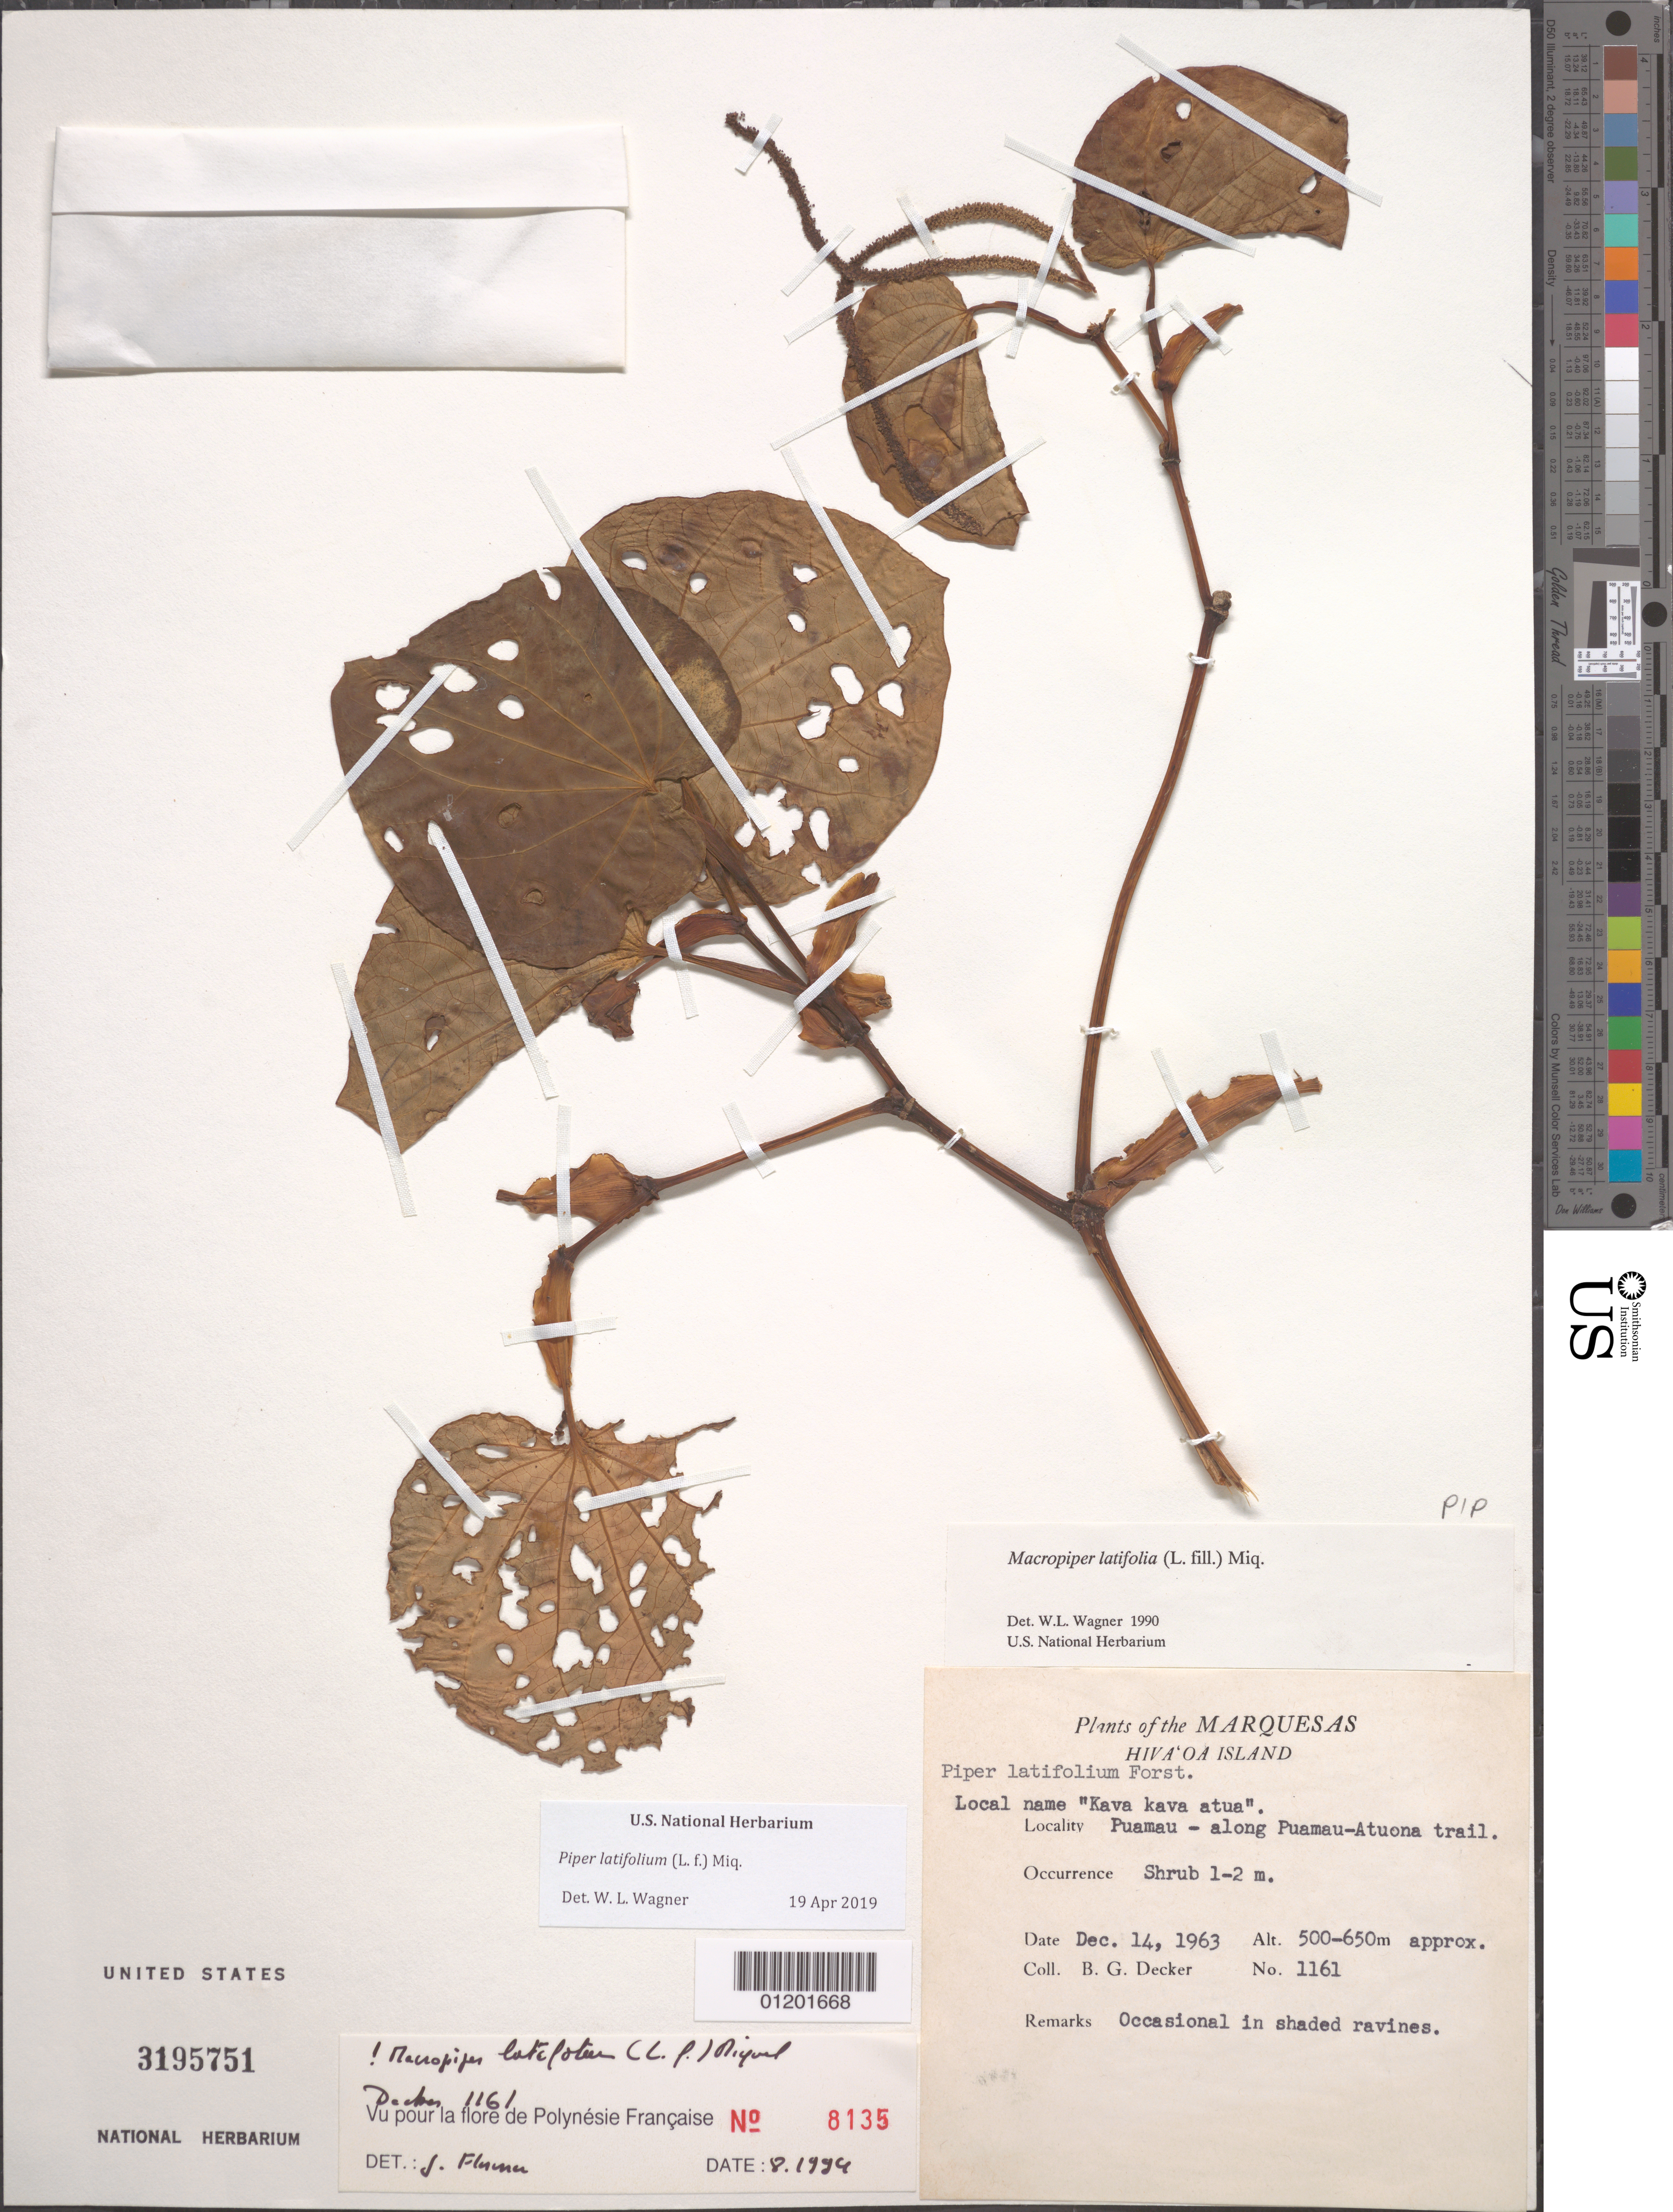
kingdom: Plantae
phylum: Tracheophyta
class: Magnoliopsida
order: Piperales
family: Piperaceae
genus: Piper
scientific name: Piper latifolium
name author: L. f.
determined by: Wagner, W. L., (BOT), Smithsonian Institution - National Museum of Natural History (UNITED STATES)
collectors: B. G. Decker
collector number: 1161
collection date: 1963-12-14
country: French Polynesia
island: Hiva Oa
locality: Puamau, along Puamau-Atuona Trail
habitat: Occasional in shaded ravines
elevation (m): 500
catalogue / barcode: US 3195751